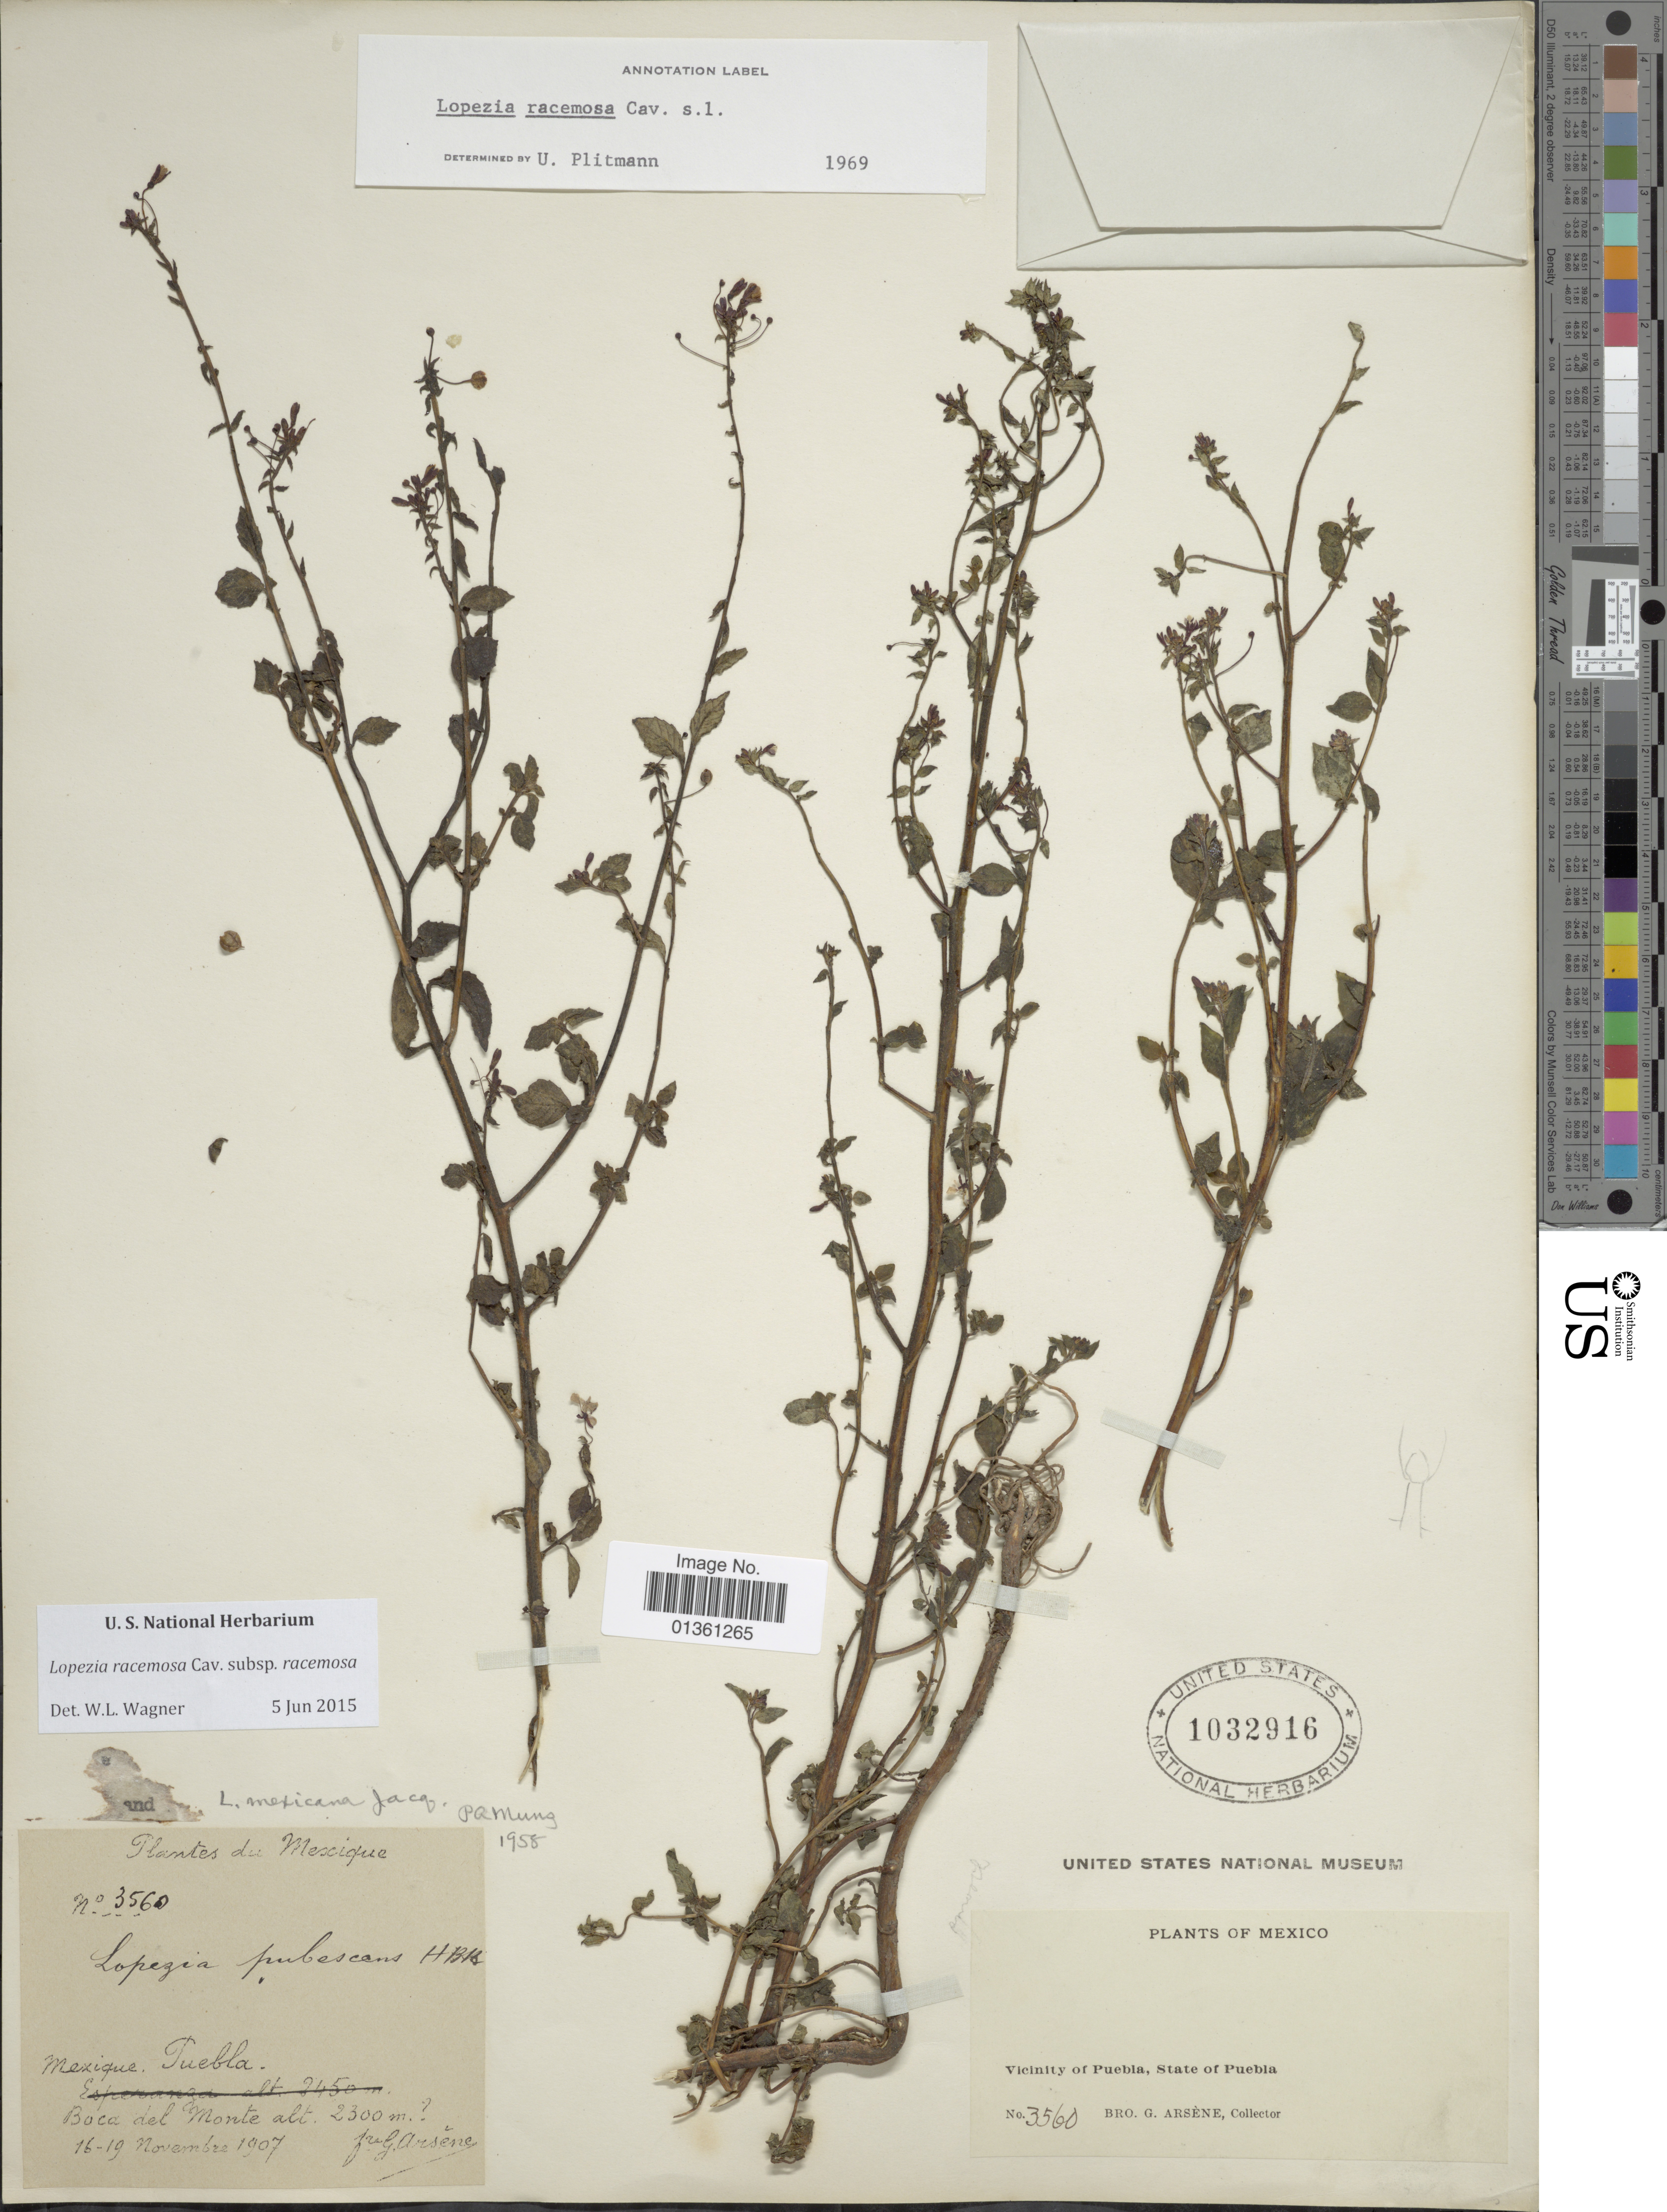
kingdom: Plantae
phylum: Tracheophyta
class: Magnoliopsida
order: Myrtales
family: Onagraceae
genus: Lopezia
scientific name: Lopezia racemosa subsp. racemosa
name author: Cav.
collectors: Bro. G. Arsène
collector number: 3560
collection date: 1907-11-16/1907-11-19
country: Mexico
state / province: Puebla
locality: Boca del Monte, vicinity of Puebla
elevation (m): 2300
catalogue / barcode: US 1032916